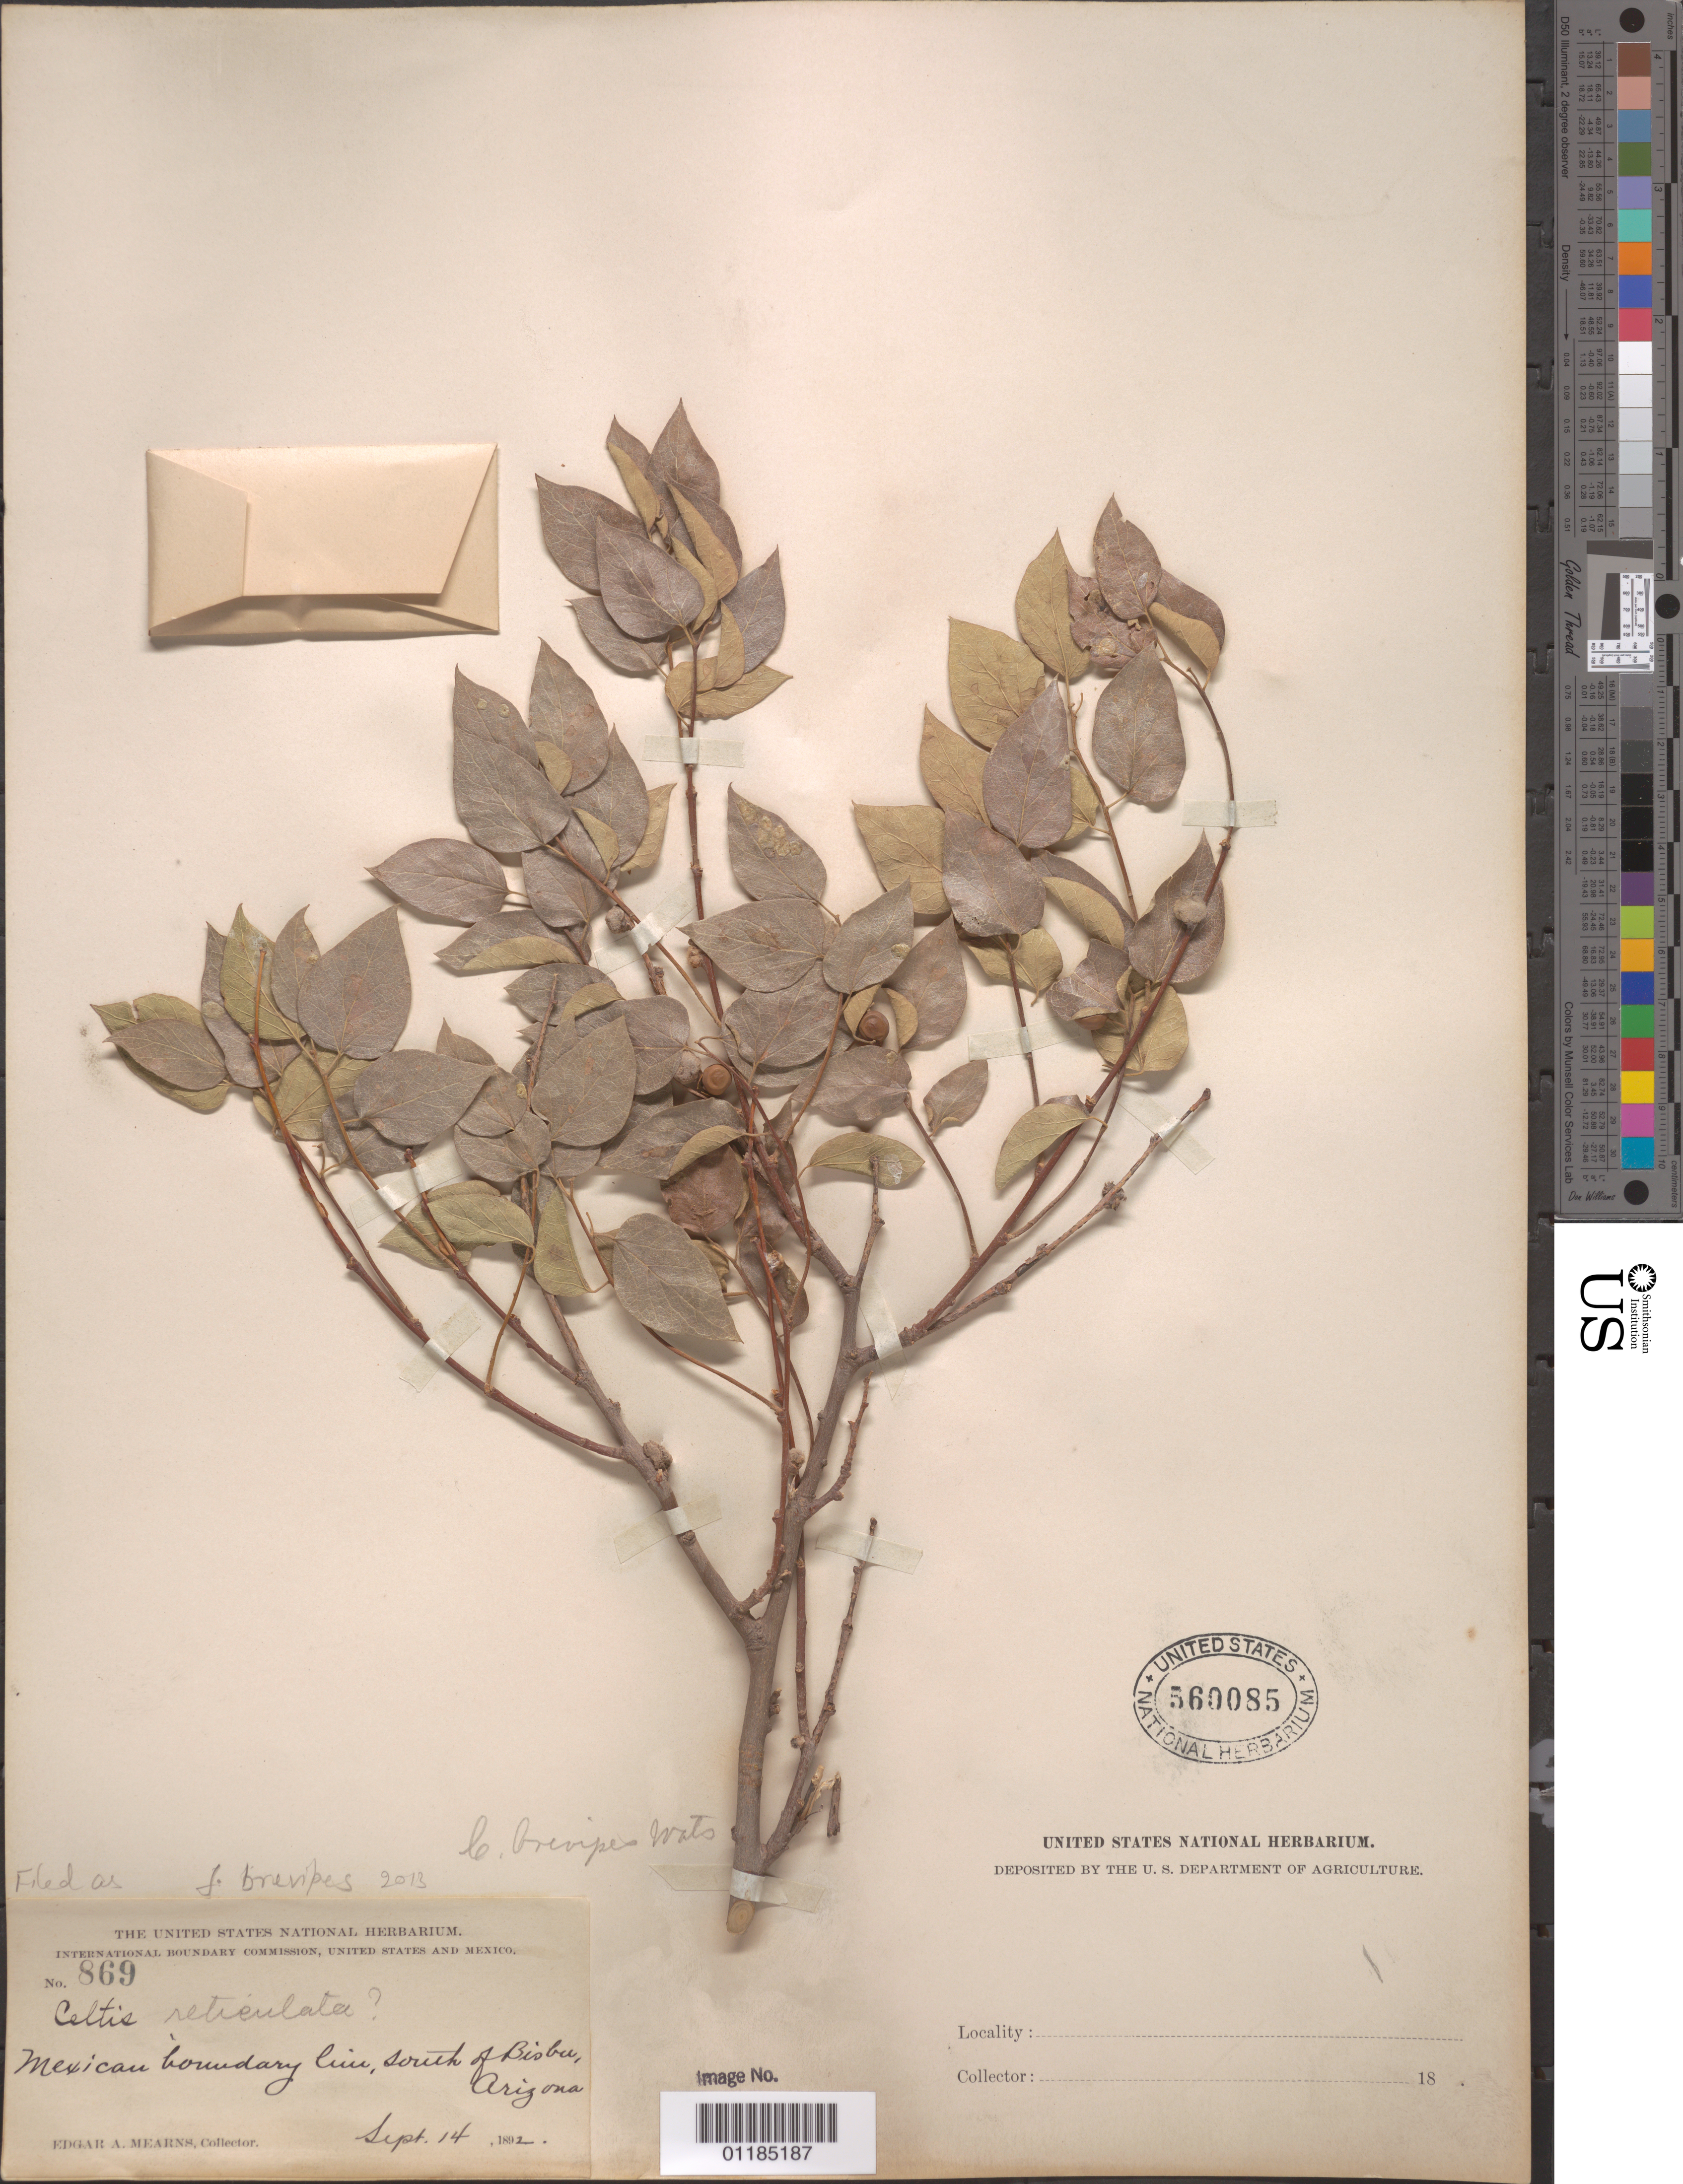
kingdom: Plantae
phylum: Tracheophyta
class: Magnoliopsida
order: Rosales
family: Cannabaceae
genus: Celtis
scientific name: Celtis reticulata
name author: Torr.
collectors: E. A. Mearns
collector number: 869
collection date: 1892-09-14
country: United States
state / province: Arizona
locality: Mexican Boundary Line, S of Bisbee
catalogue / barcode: US 560085